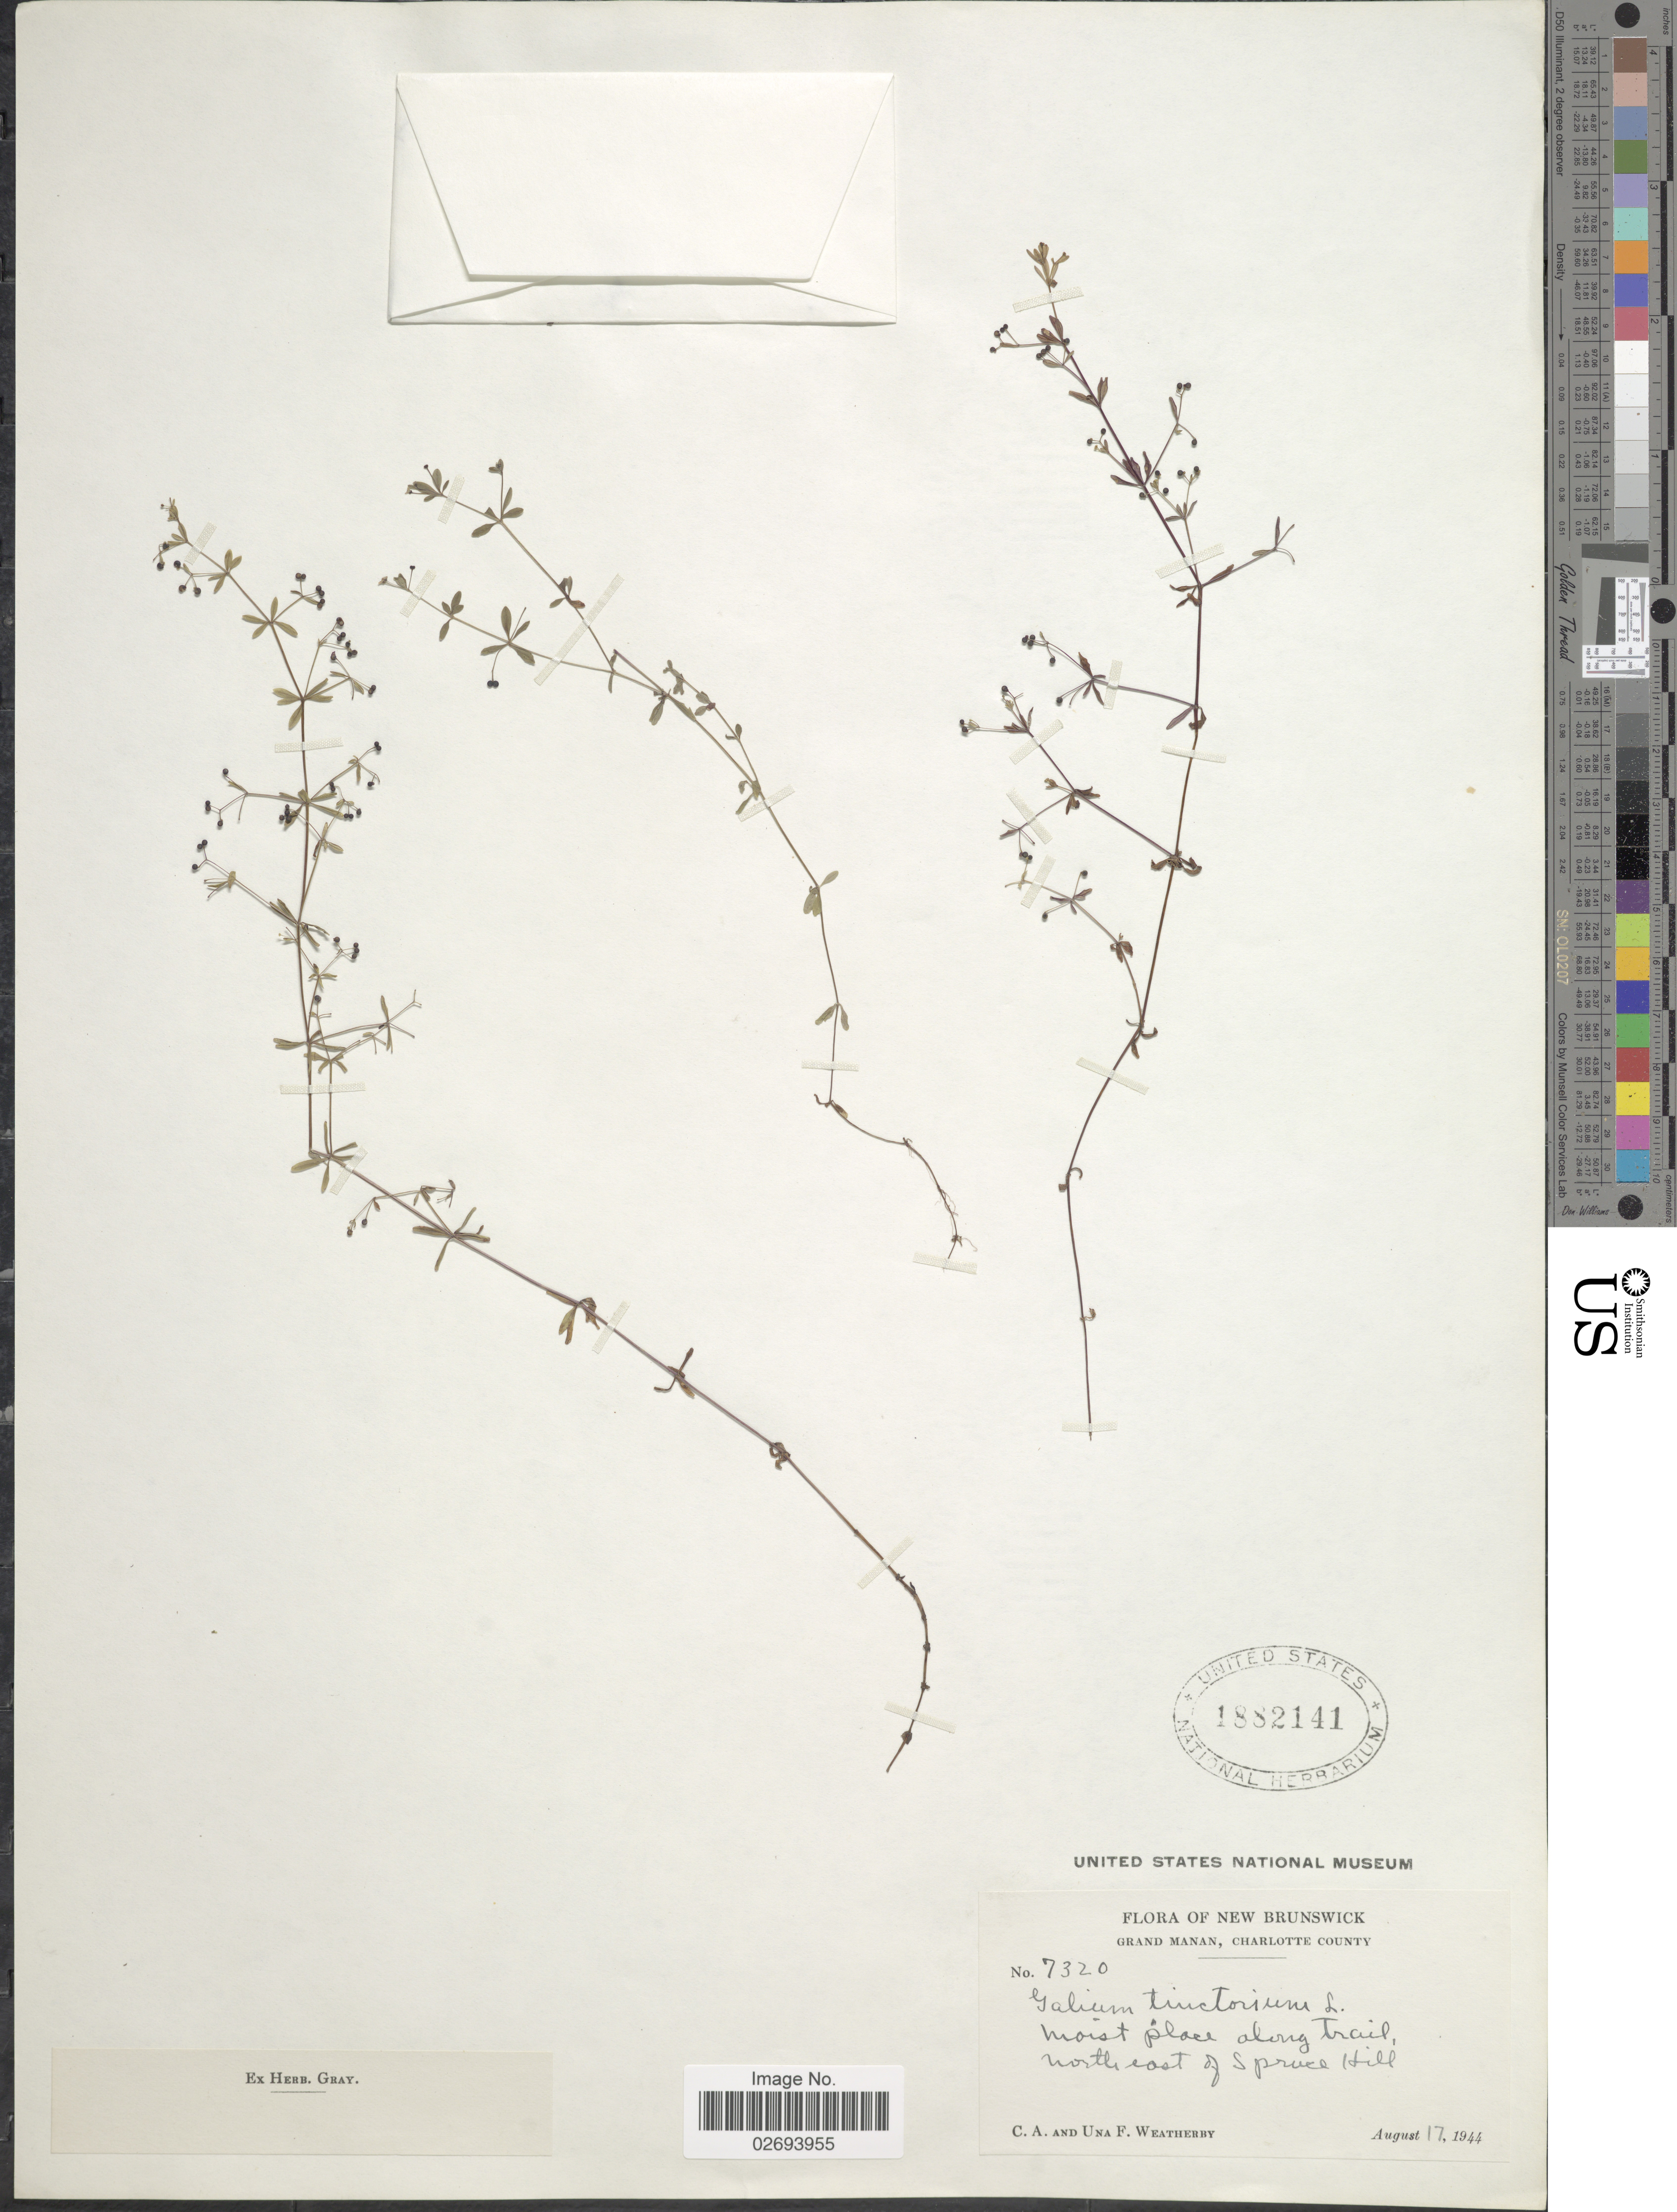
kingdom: Plantae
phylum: Tracheophyta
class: Magnoliopsida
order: Gentianales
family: Rubiaceae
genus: Galium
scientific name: Galium tinctorium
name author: (L.) Scop.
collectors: C. A. Weatherby & U. Weatherby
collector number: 7320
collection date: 1944-08-17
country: Canada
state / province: New Brunswick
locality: Grand Mann, Charlotte County. Moist place along trail, north east of Spruce Hill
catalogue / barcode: US 1882141